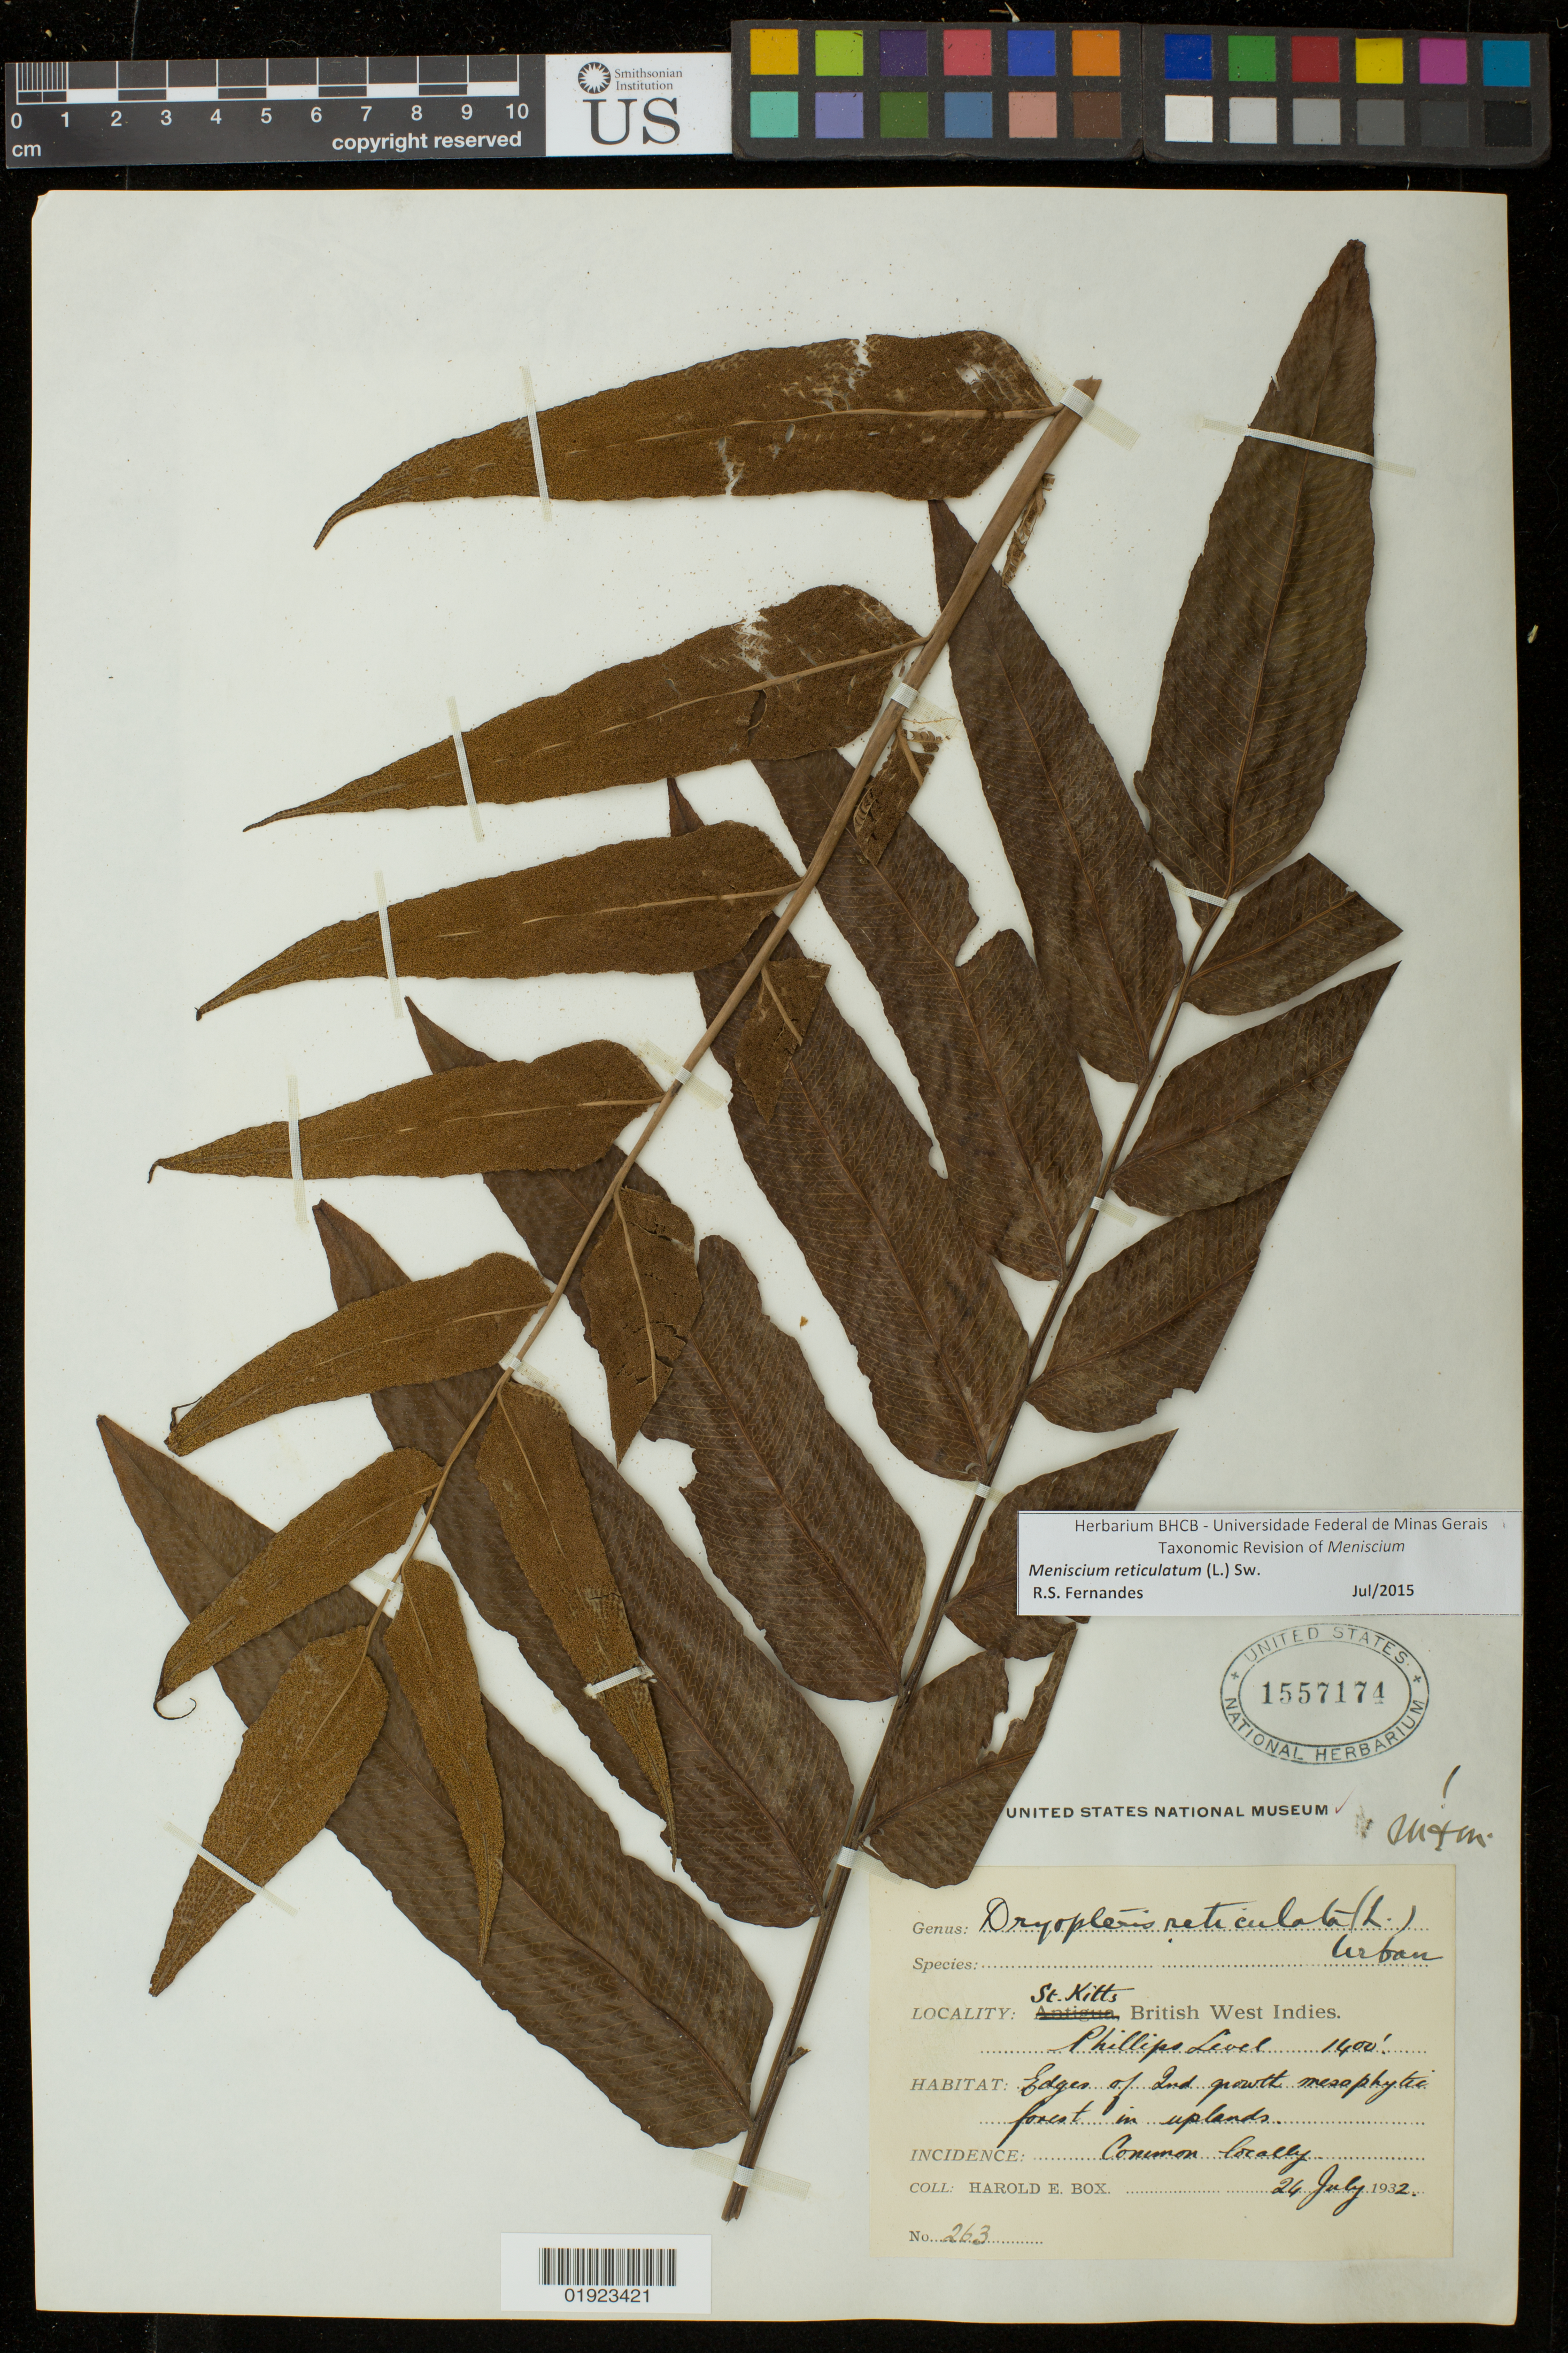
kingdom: Plantae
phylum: Tracheophyta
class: Polypodiopsida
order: Polypodiales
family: Thelypteridaceae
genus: Meniscium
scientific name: Meniscium reticulatum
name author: (L.) Sw.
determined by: Fernandes, R. S.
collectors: H. E. Box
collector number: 263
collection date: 1932-07-26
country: St. Christopher-Nevis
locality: British West Indies. Phillips Level.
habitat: Edges of 2nd growth mesophytic forest in uplands.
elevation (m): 488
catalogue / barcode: US 1557174